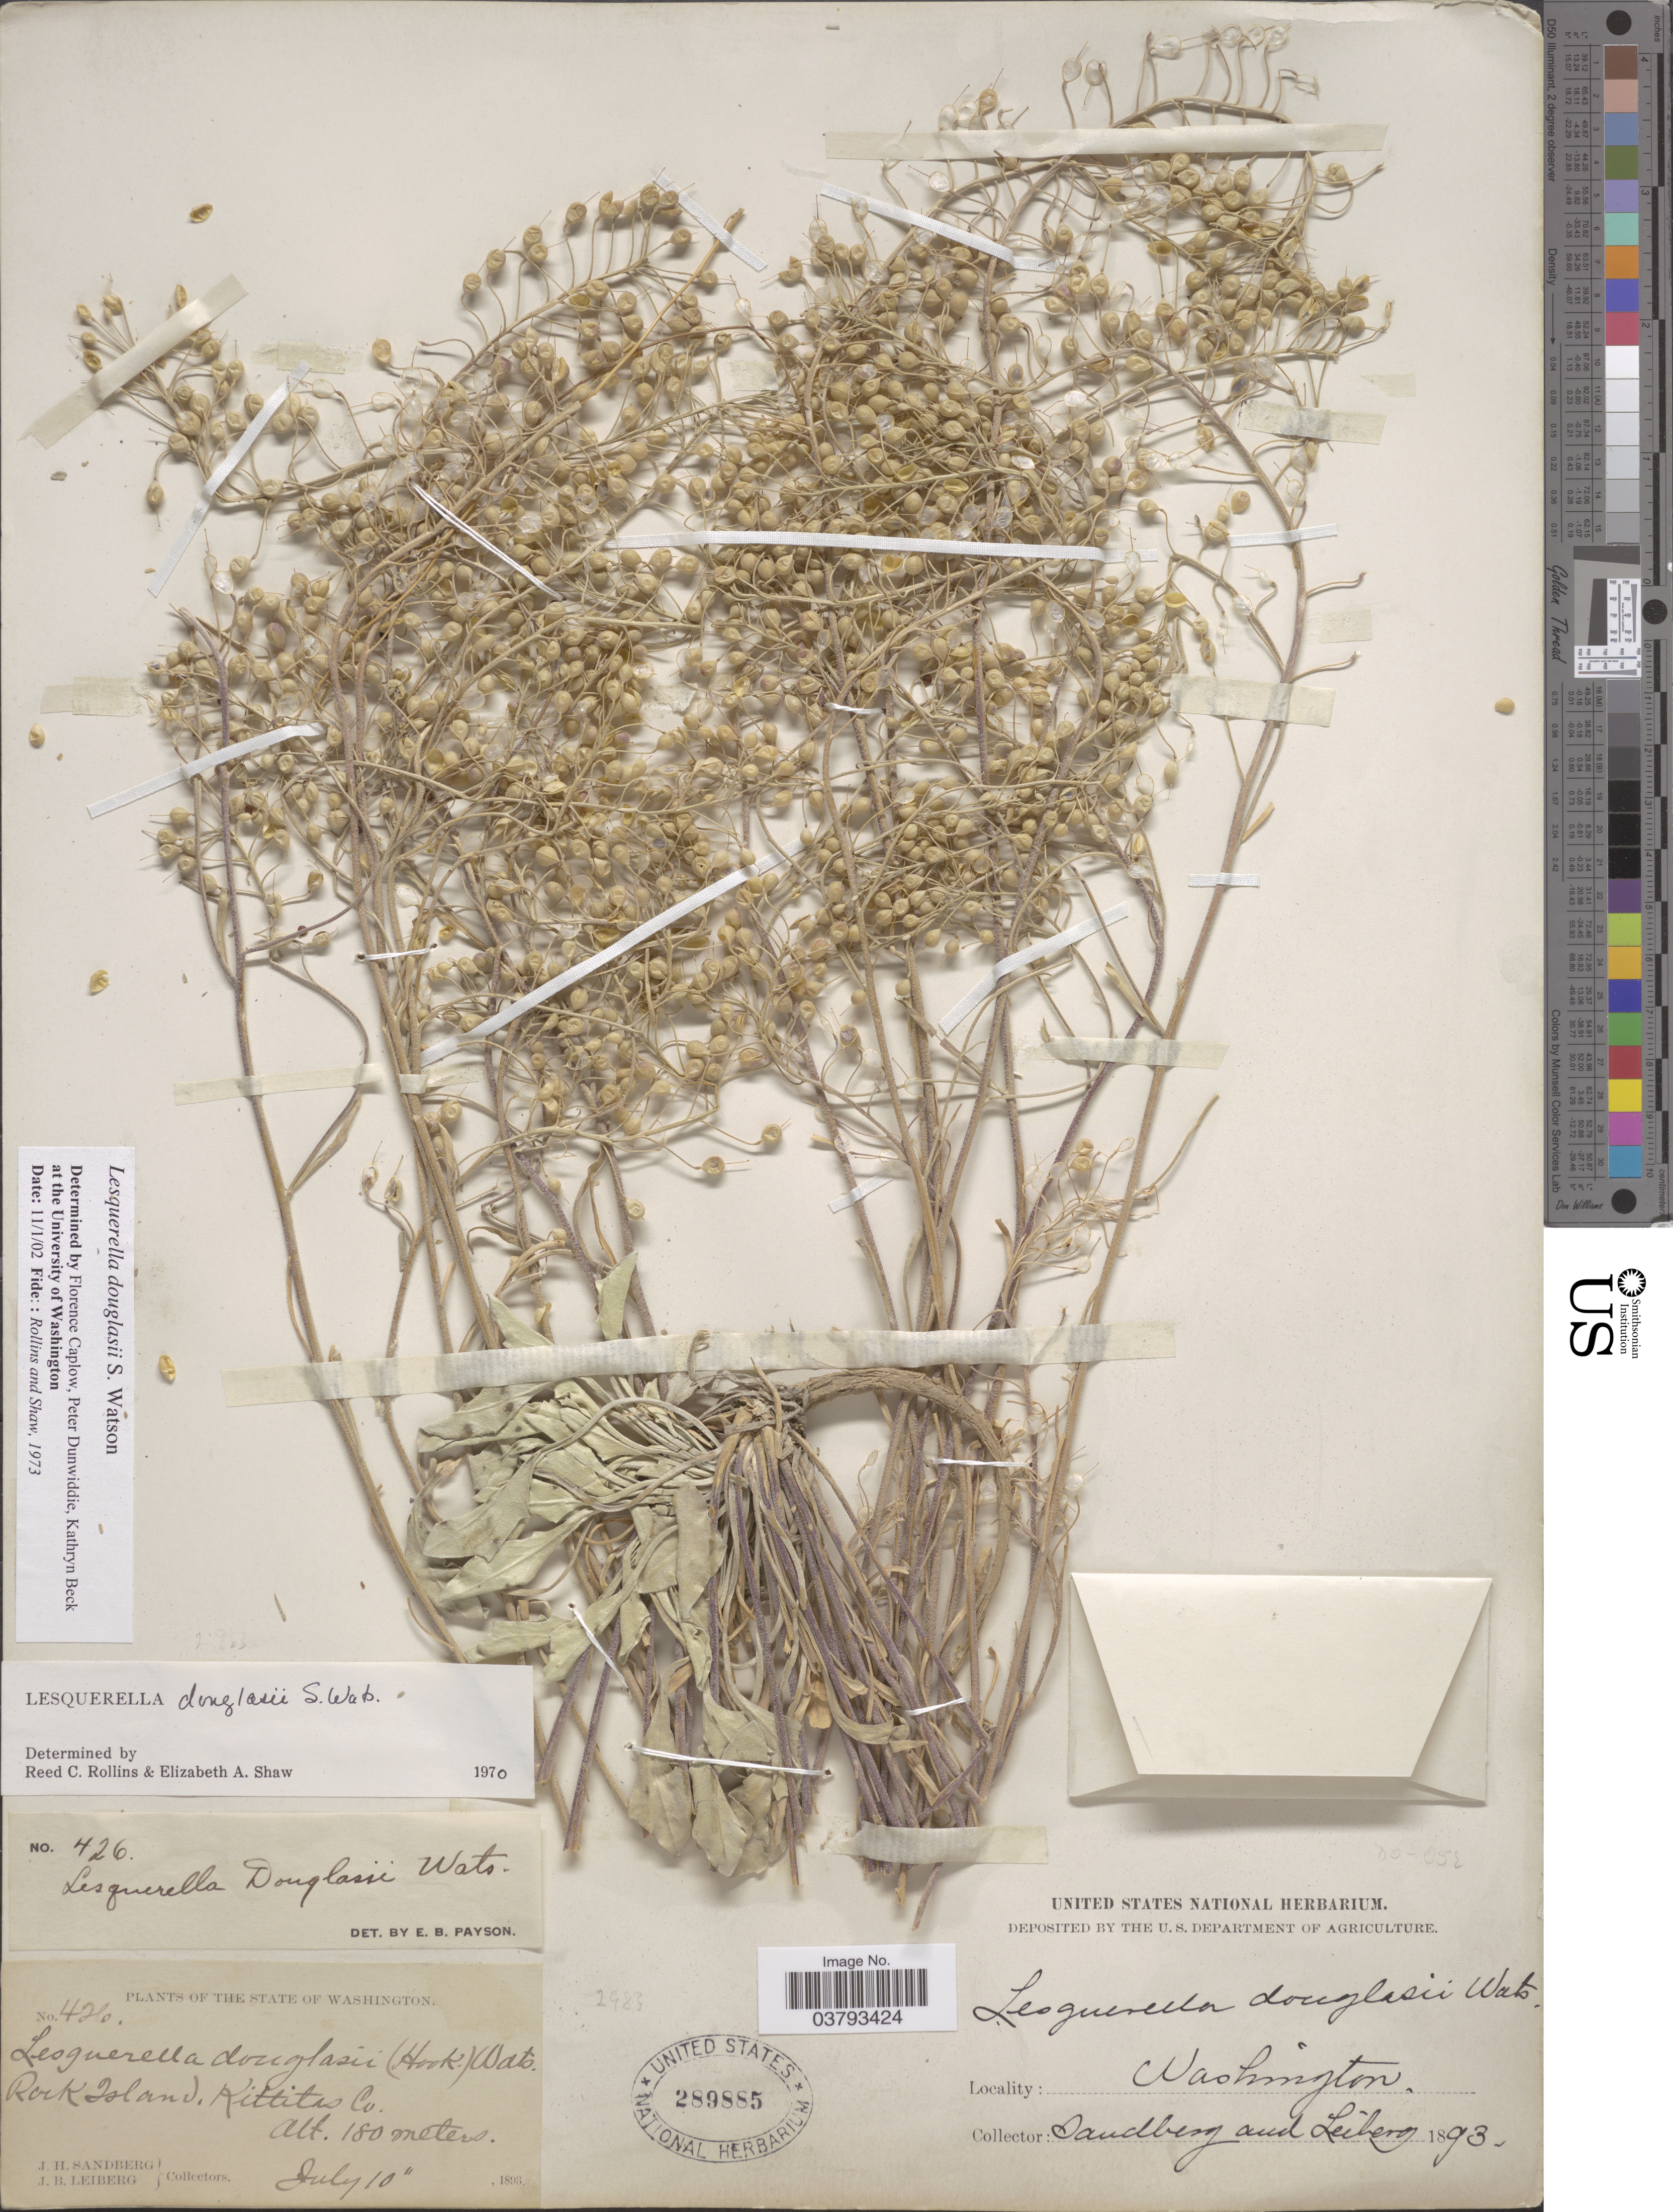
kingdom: Plantae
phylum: Tracheophyta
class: Magnoliopsida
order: Brassicales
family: Brassicaceae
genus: Lesquerella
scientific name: Lesquerella douglasii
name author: S. Watson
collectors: J. H. Sandberg & J. B. Leiberg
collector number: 426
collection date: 1893-07-10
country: United States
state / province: Washington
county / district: Kittitas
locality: Rock Island, Kittitas Co.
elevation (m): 180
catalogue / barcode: US 289885